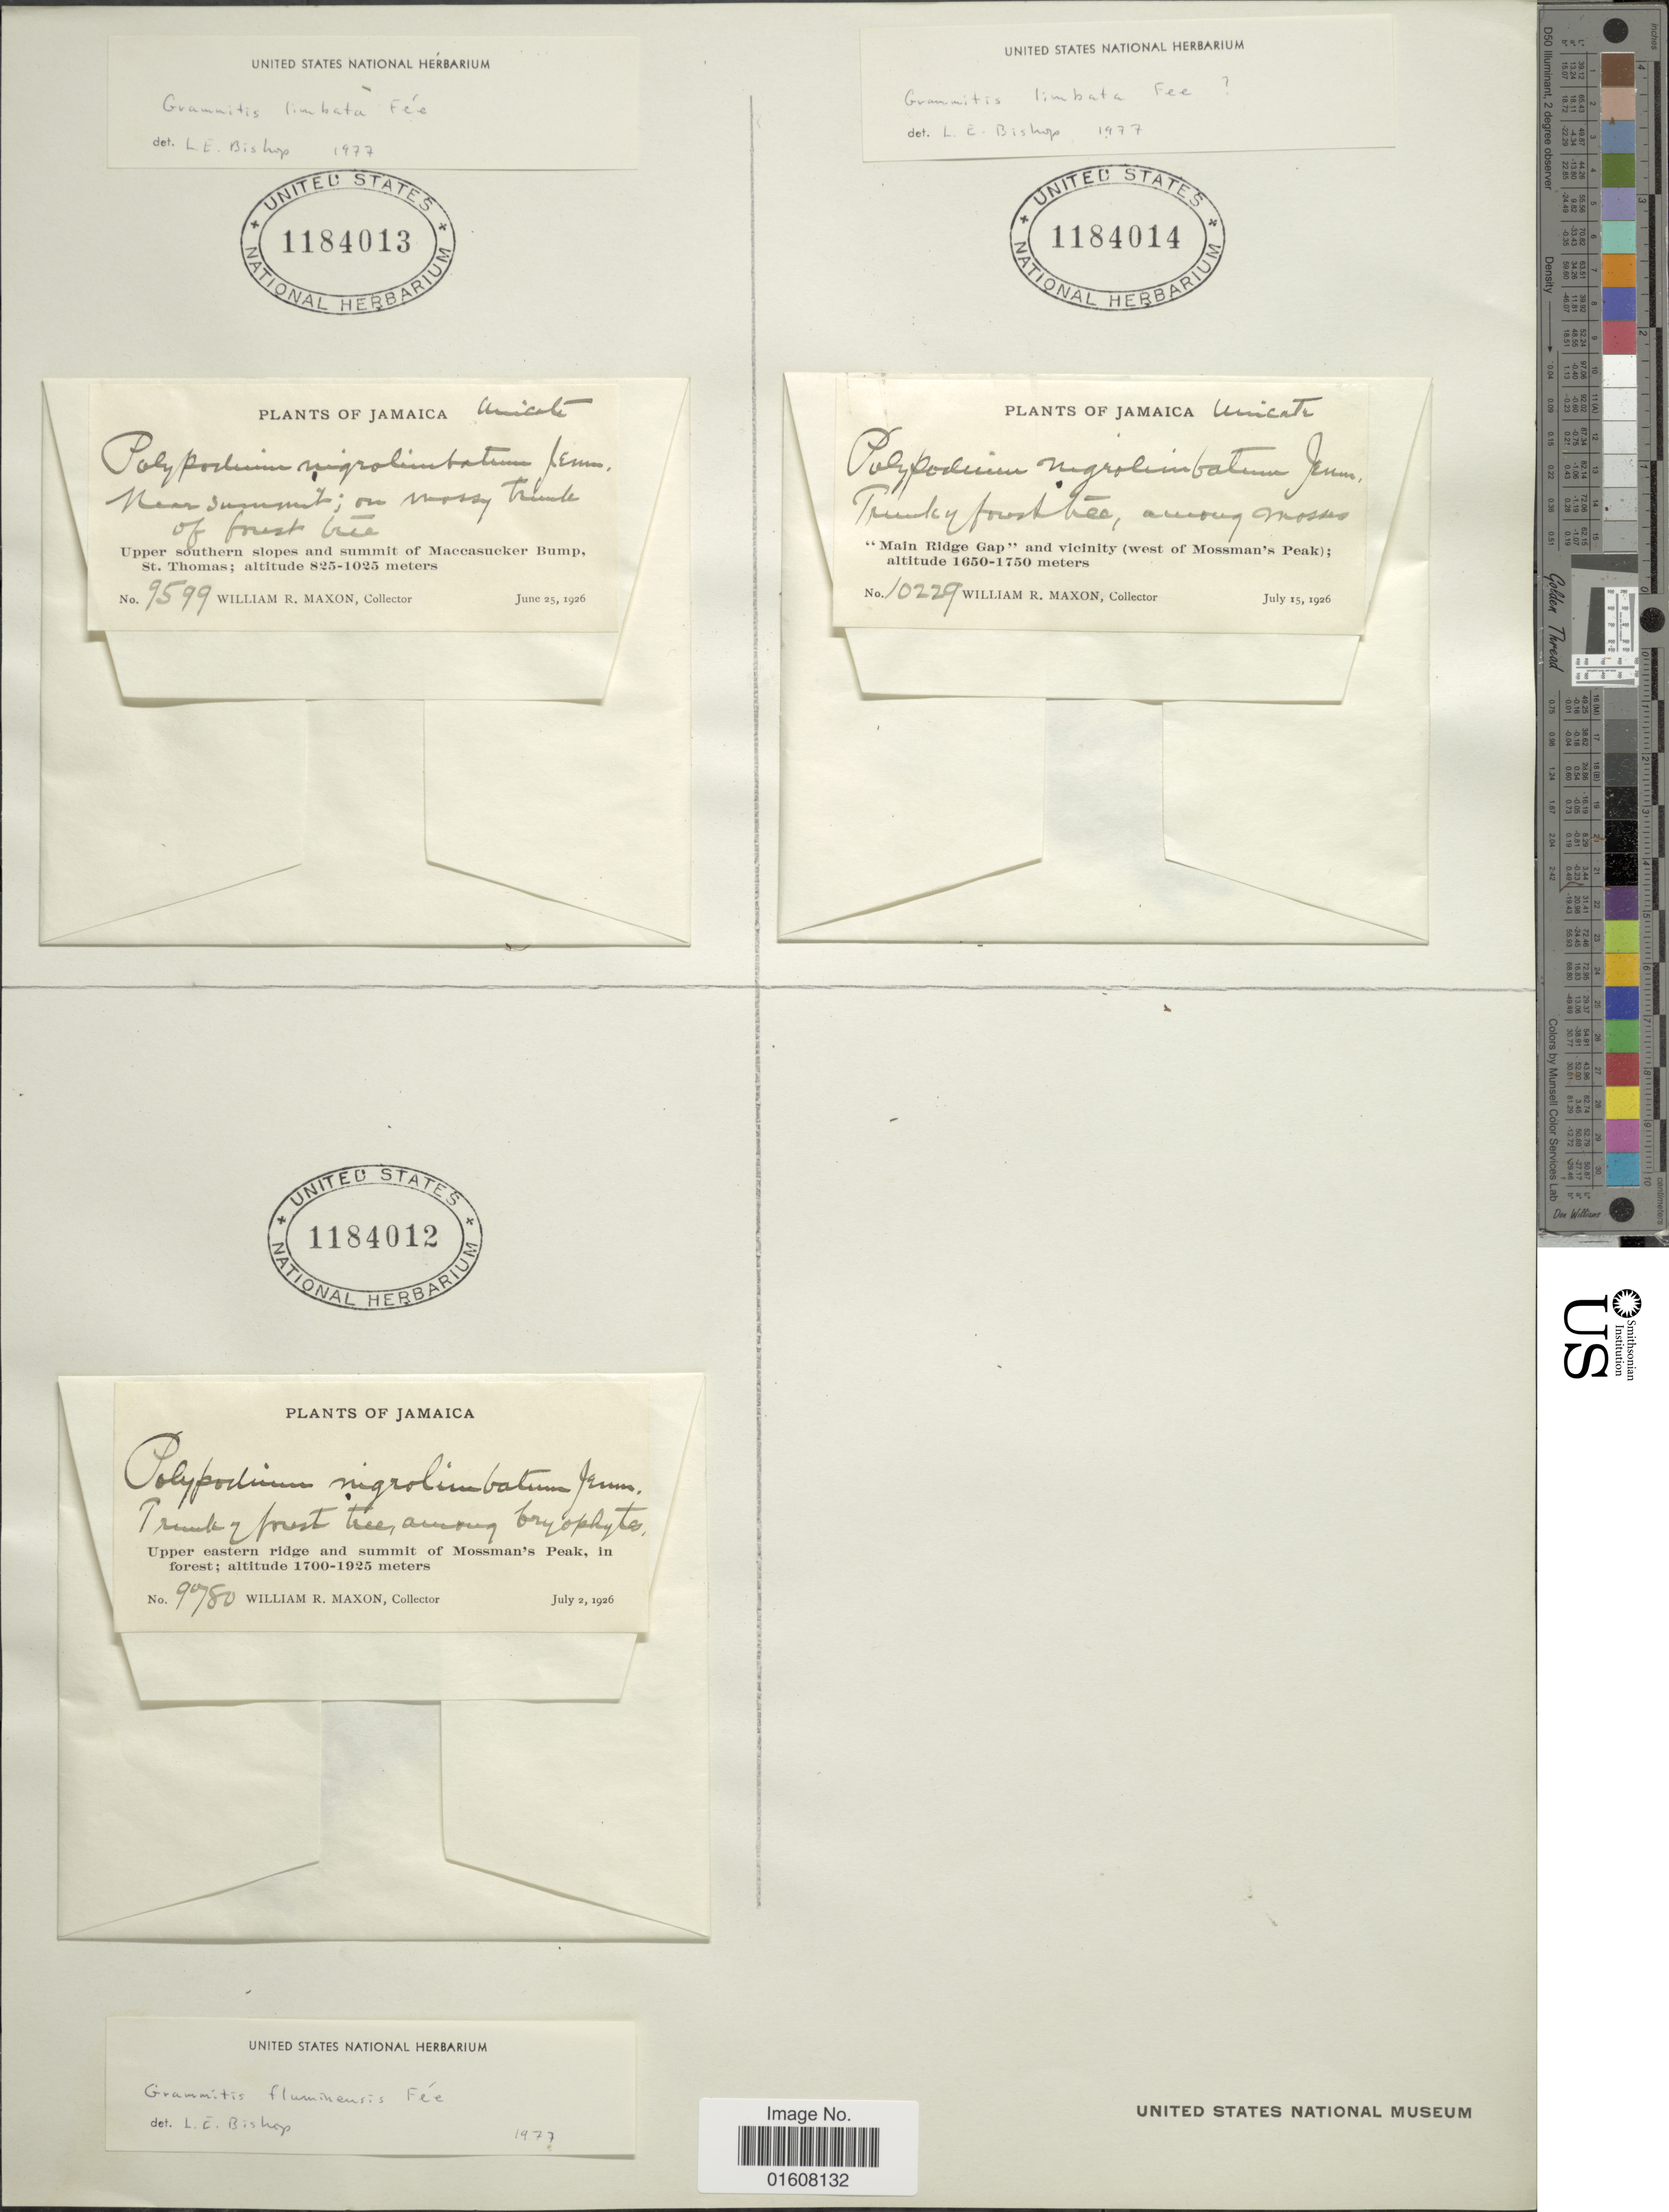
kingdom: Plantae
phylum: Tracheophyta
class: Polypodiopsida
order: Polypodiales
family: Polypodiaceae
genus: Grammitis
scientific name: Grammitis limbata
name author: Fée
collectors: W. R. Maxon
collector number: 10229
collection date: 1926-07-15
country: Jamaica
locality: Main Ridge Gap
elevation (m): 1650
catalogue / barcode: US 1184014-3